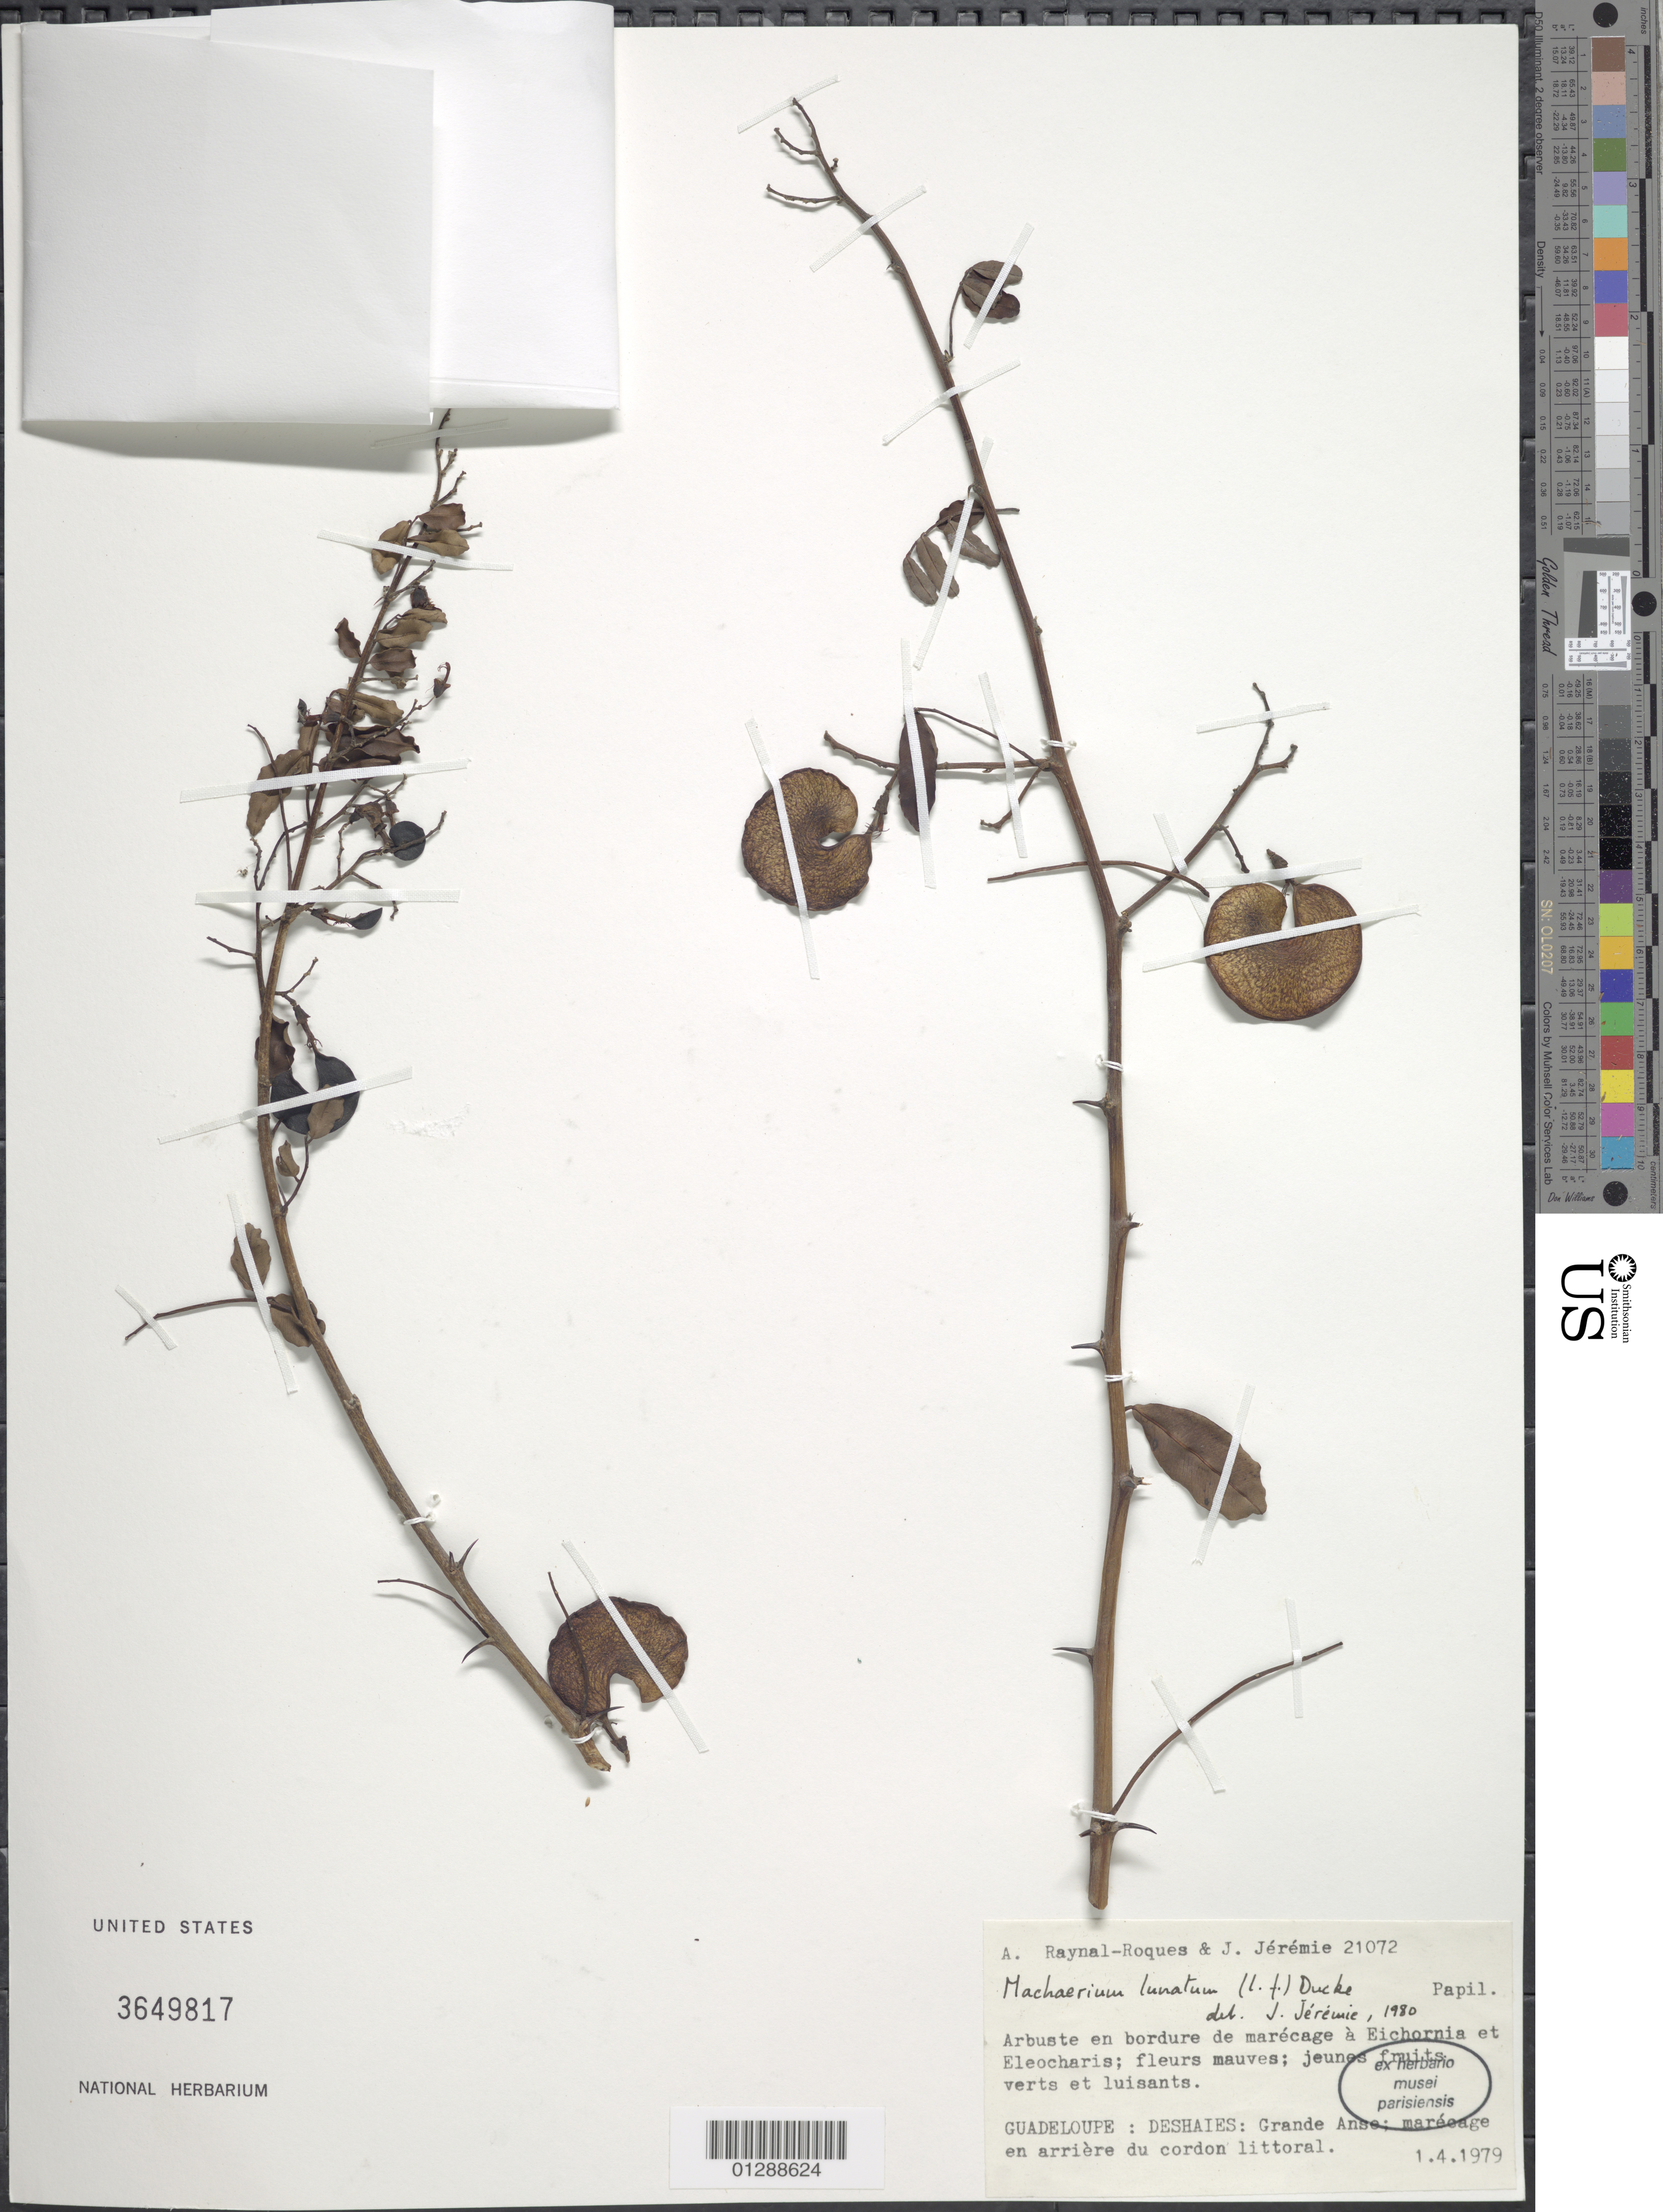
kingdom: Plantae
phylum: Tracheophyta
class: Magnoliopsida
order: Fabales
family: Fabaceae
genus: Machaerium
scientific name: Machaerium lunatum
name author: (L. f.) Ducke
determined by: Jérémie, J.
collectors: A. M. Raynal & J. Jérémie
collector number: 21072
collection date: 1979-04-01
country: Guadeloupe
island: Basse-Terre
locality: Deshaies; Grande Anse; marécage en arriére de cordon littoral.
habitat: En bordure de marécage à Eichornia et Eleocharis.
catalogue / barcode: US 3649817